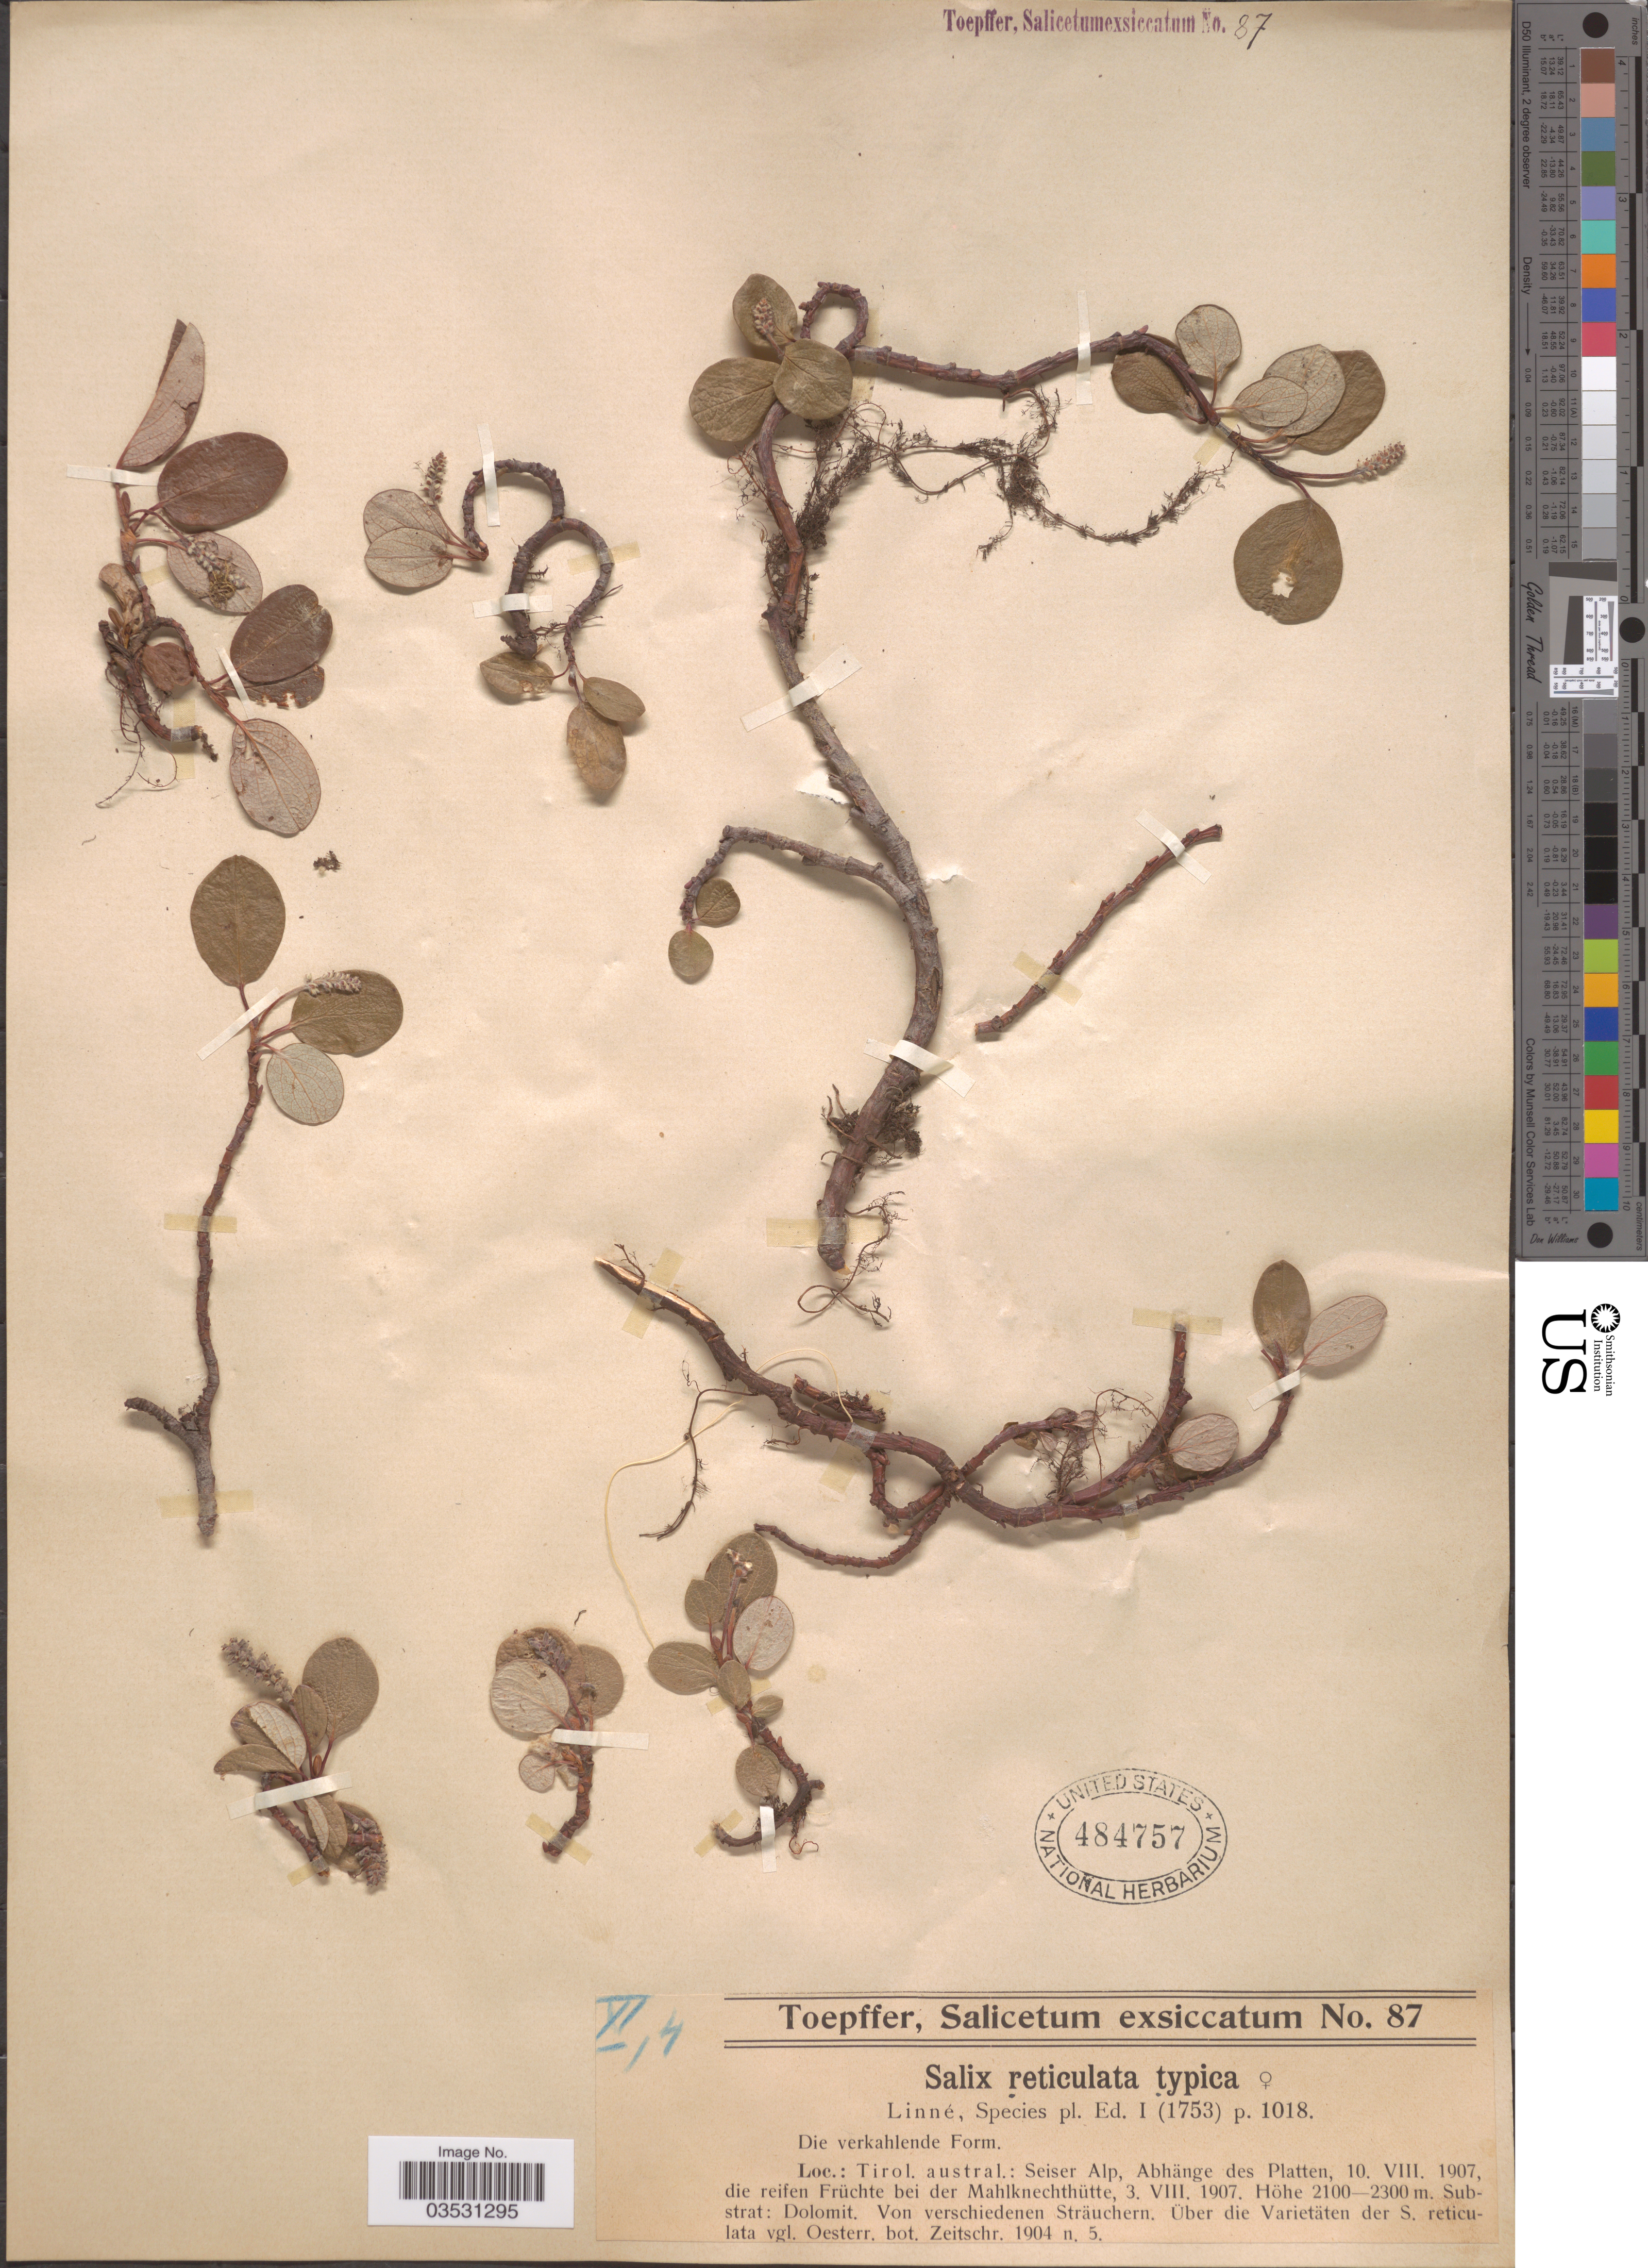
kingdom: Plantae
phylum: Tracheophyta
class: Magnoliopsida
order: Malpighiales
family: Salicaceae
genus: Salix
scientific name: Salix reticulata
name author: L.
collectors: A. Toepffer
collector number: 87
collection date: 1907-08-03/1907-08-10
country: Austria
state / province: Styria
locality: Tirol. austral.: Seiser Alp, Abhänge des Platten, die reifen Früchte bei der Mahlknechthütte.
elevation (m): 2100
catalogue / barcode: US 484757